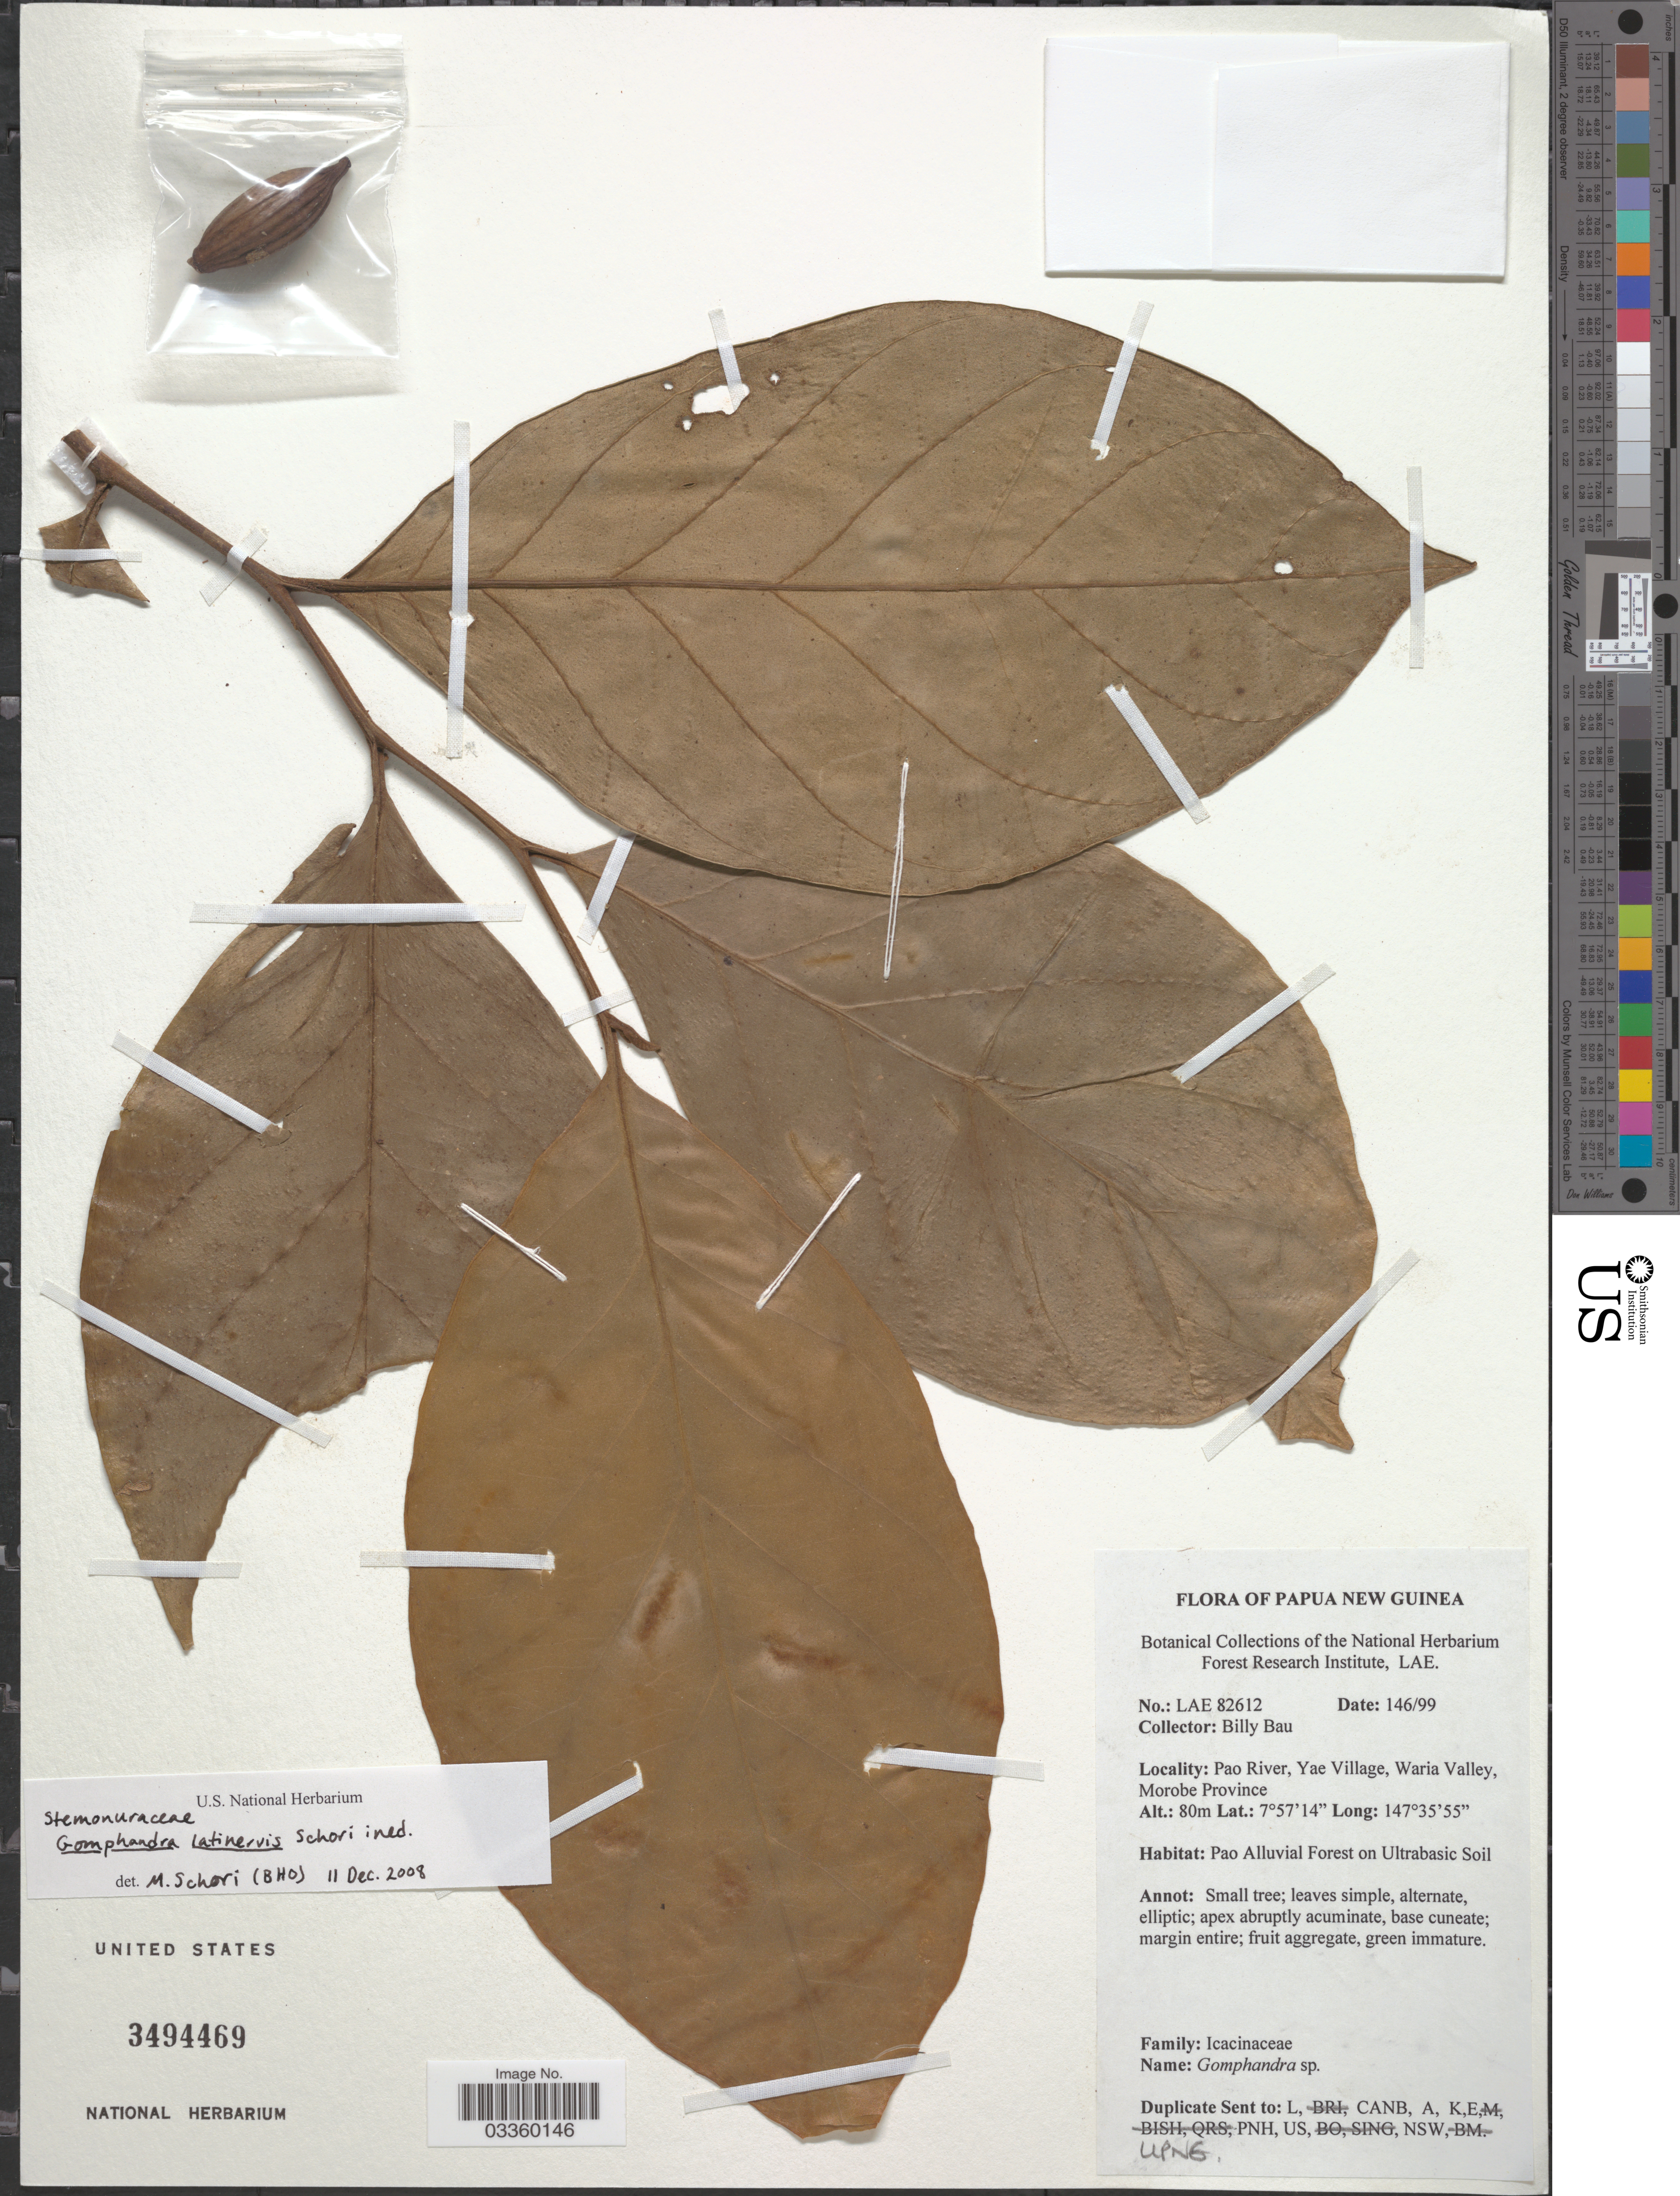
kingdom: Plantae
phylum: Tracheophyta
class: Magnoliopsida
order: Cardiopteridales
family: Stemonuraceae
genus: Gomphandra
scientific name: Gomphandra latinervis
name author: Schori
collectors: Billy Bau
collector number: LAE 82612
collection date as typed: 146/99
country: Papua New Guinea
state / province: Morobe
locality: Pao River, Yae Village, Waria Valley.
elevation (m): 80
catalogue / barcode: US 3494469